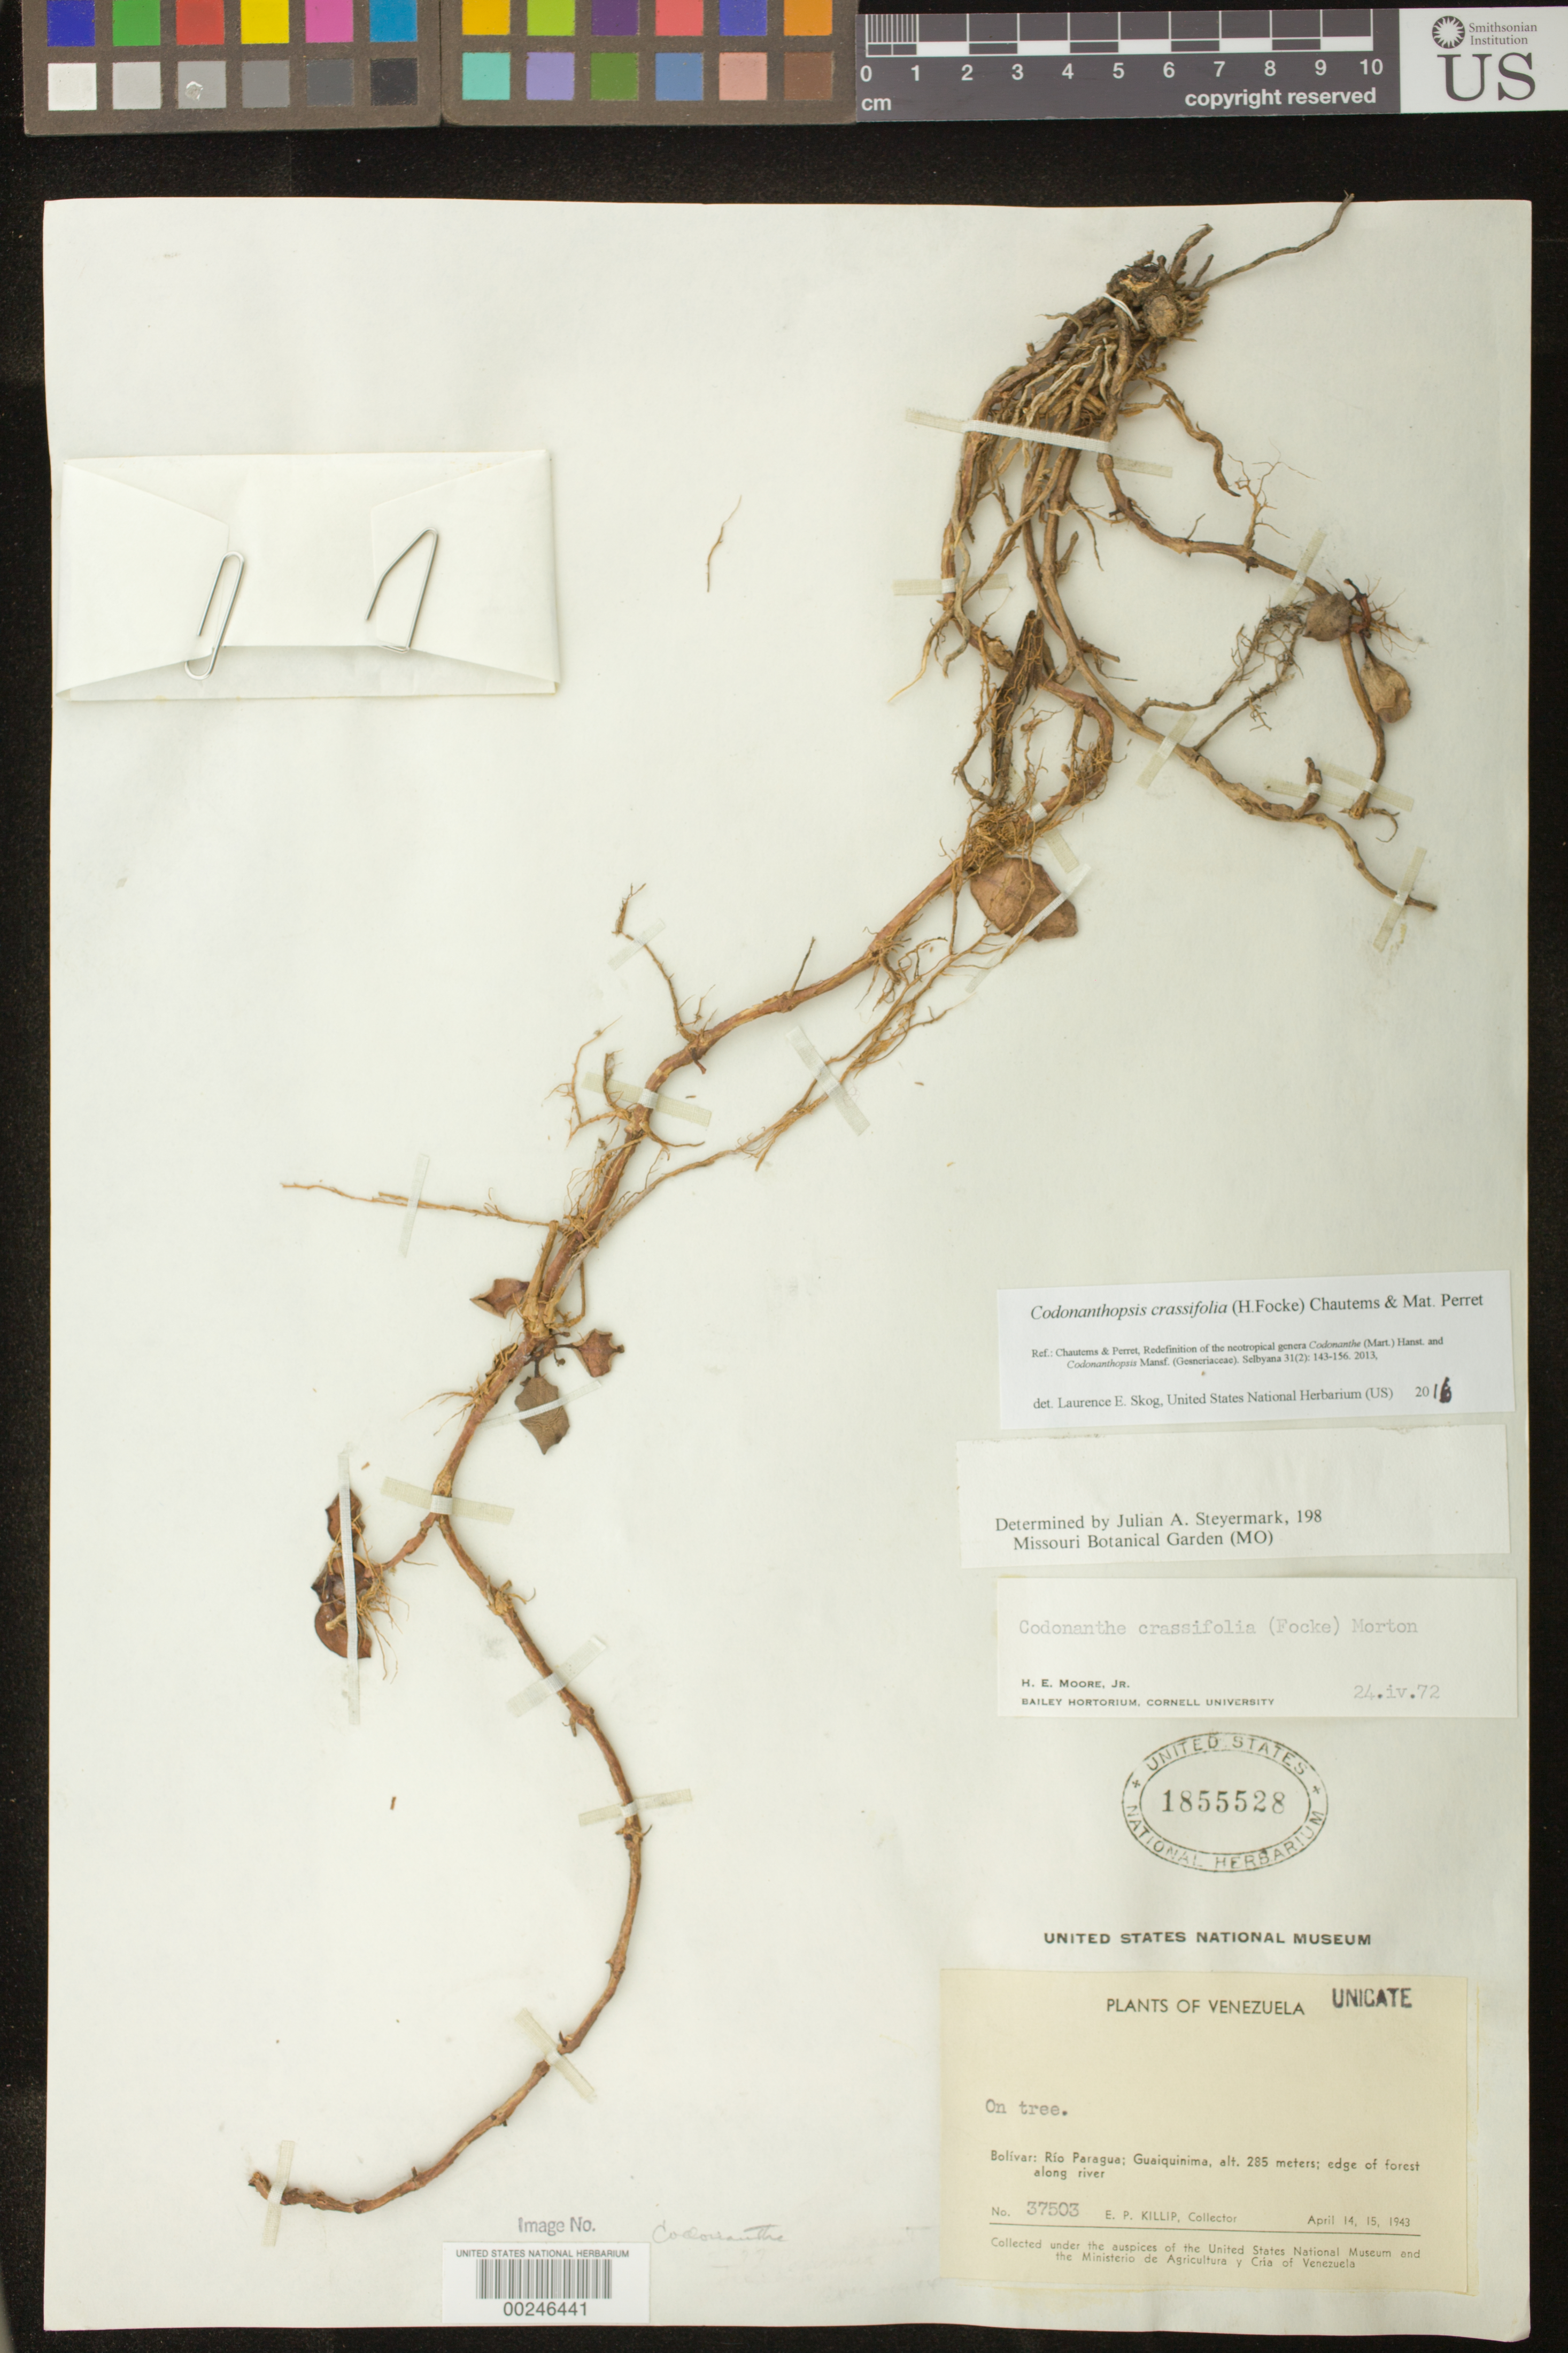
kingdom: Plantae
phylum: Tracheophyta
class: Magnoliopsida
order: Lamiales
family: Gesneriaceae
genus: Codonanthopsis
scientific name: Codonanthopsis crassifolia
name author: (H. Focke) Chautems & Mat.Perret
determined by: Skog, Laurence E.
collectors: E. P. Killip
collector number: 37503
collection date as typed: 14-15 Apr 1943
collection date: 1943-04-14/1943-04-15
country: Venezuela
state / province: Bolívar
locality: Rio Paragua, Guaiquinima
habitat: Edge of forest along river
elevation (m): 285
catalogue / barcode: US 1855528